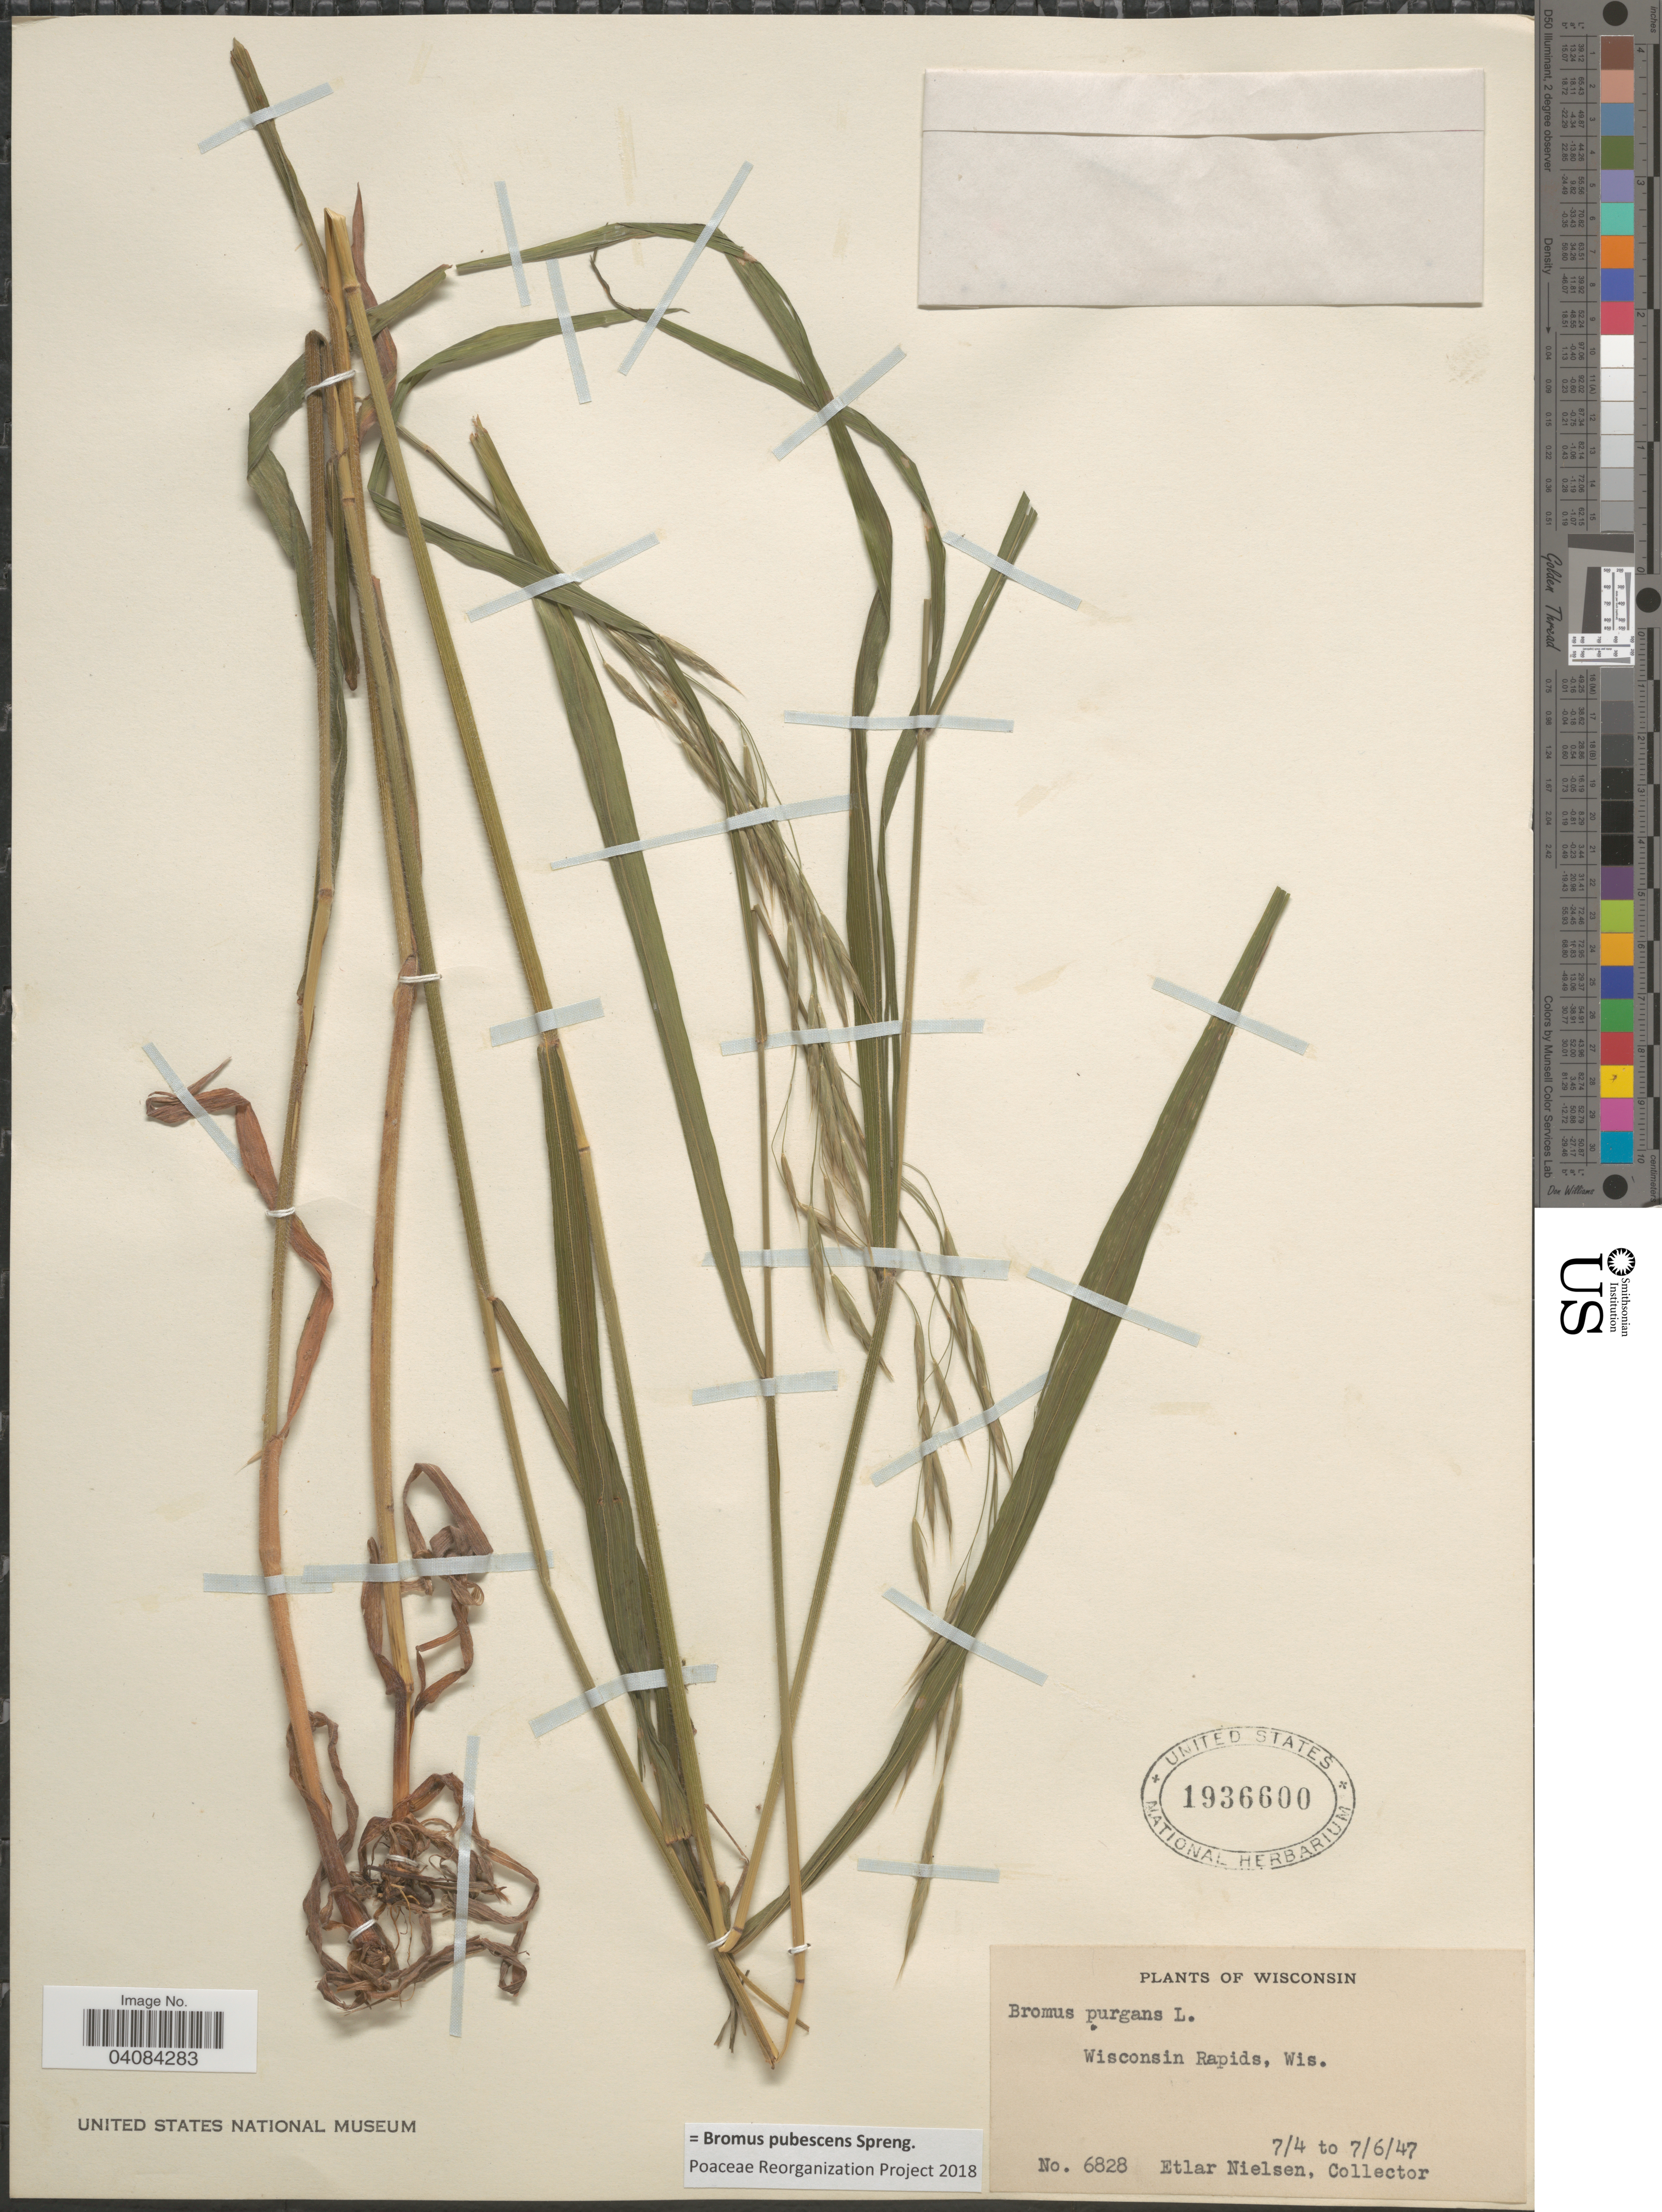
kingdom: Plantae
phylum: Tracheophyta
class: Liliopsida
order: Poales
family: Poaceae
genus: Bromus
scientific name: Bromus pubescens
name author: Muhl. ex Willd.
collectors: E. Nielsen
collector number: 6828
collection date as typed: Transcribed d/m/y: 4/7/47 to 6/7/47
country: United States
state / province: Wisconsin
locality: Wisconsin Rapids.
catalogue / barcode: US 1936600